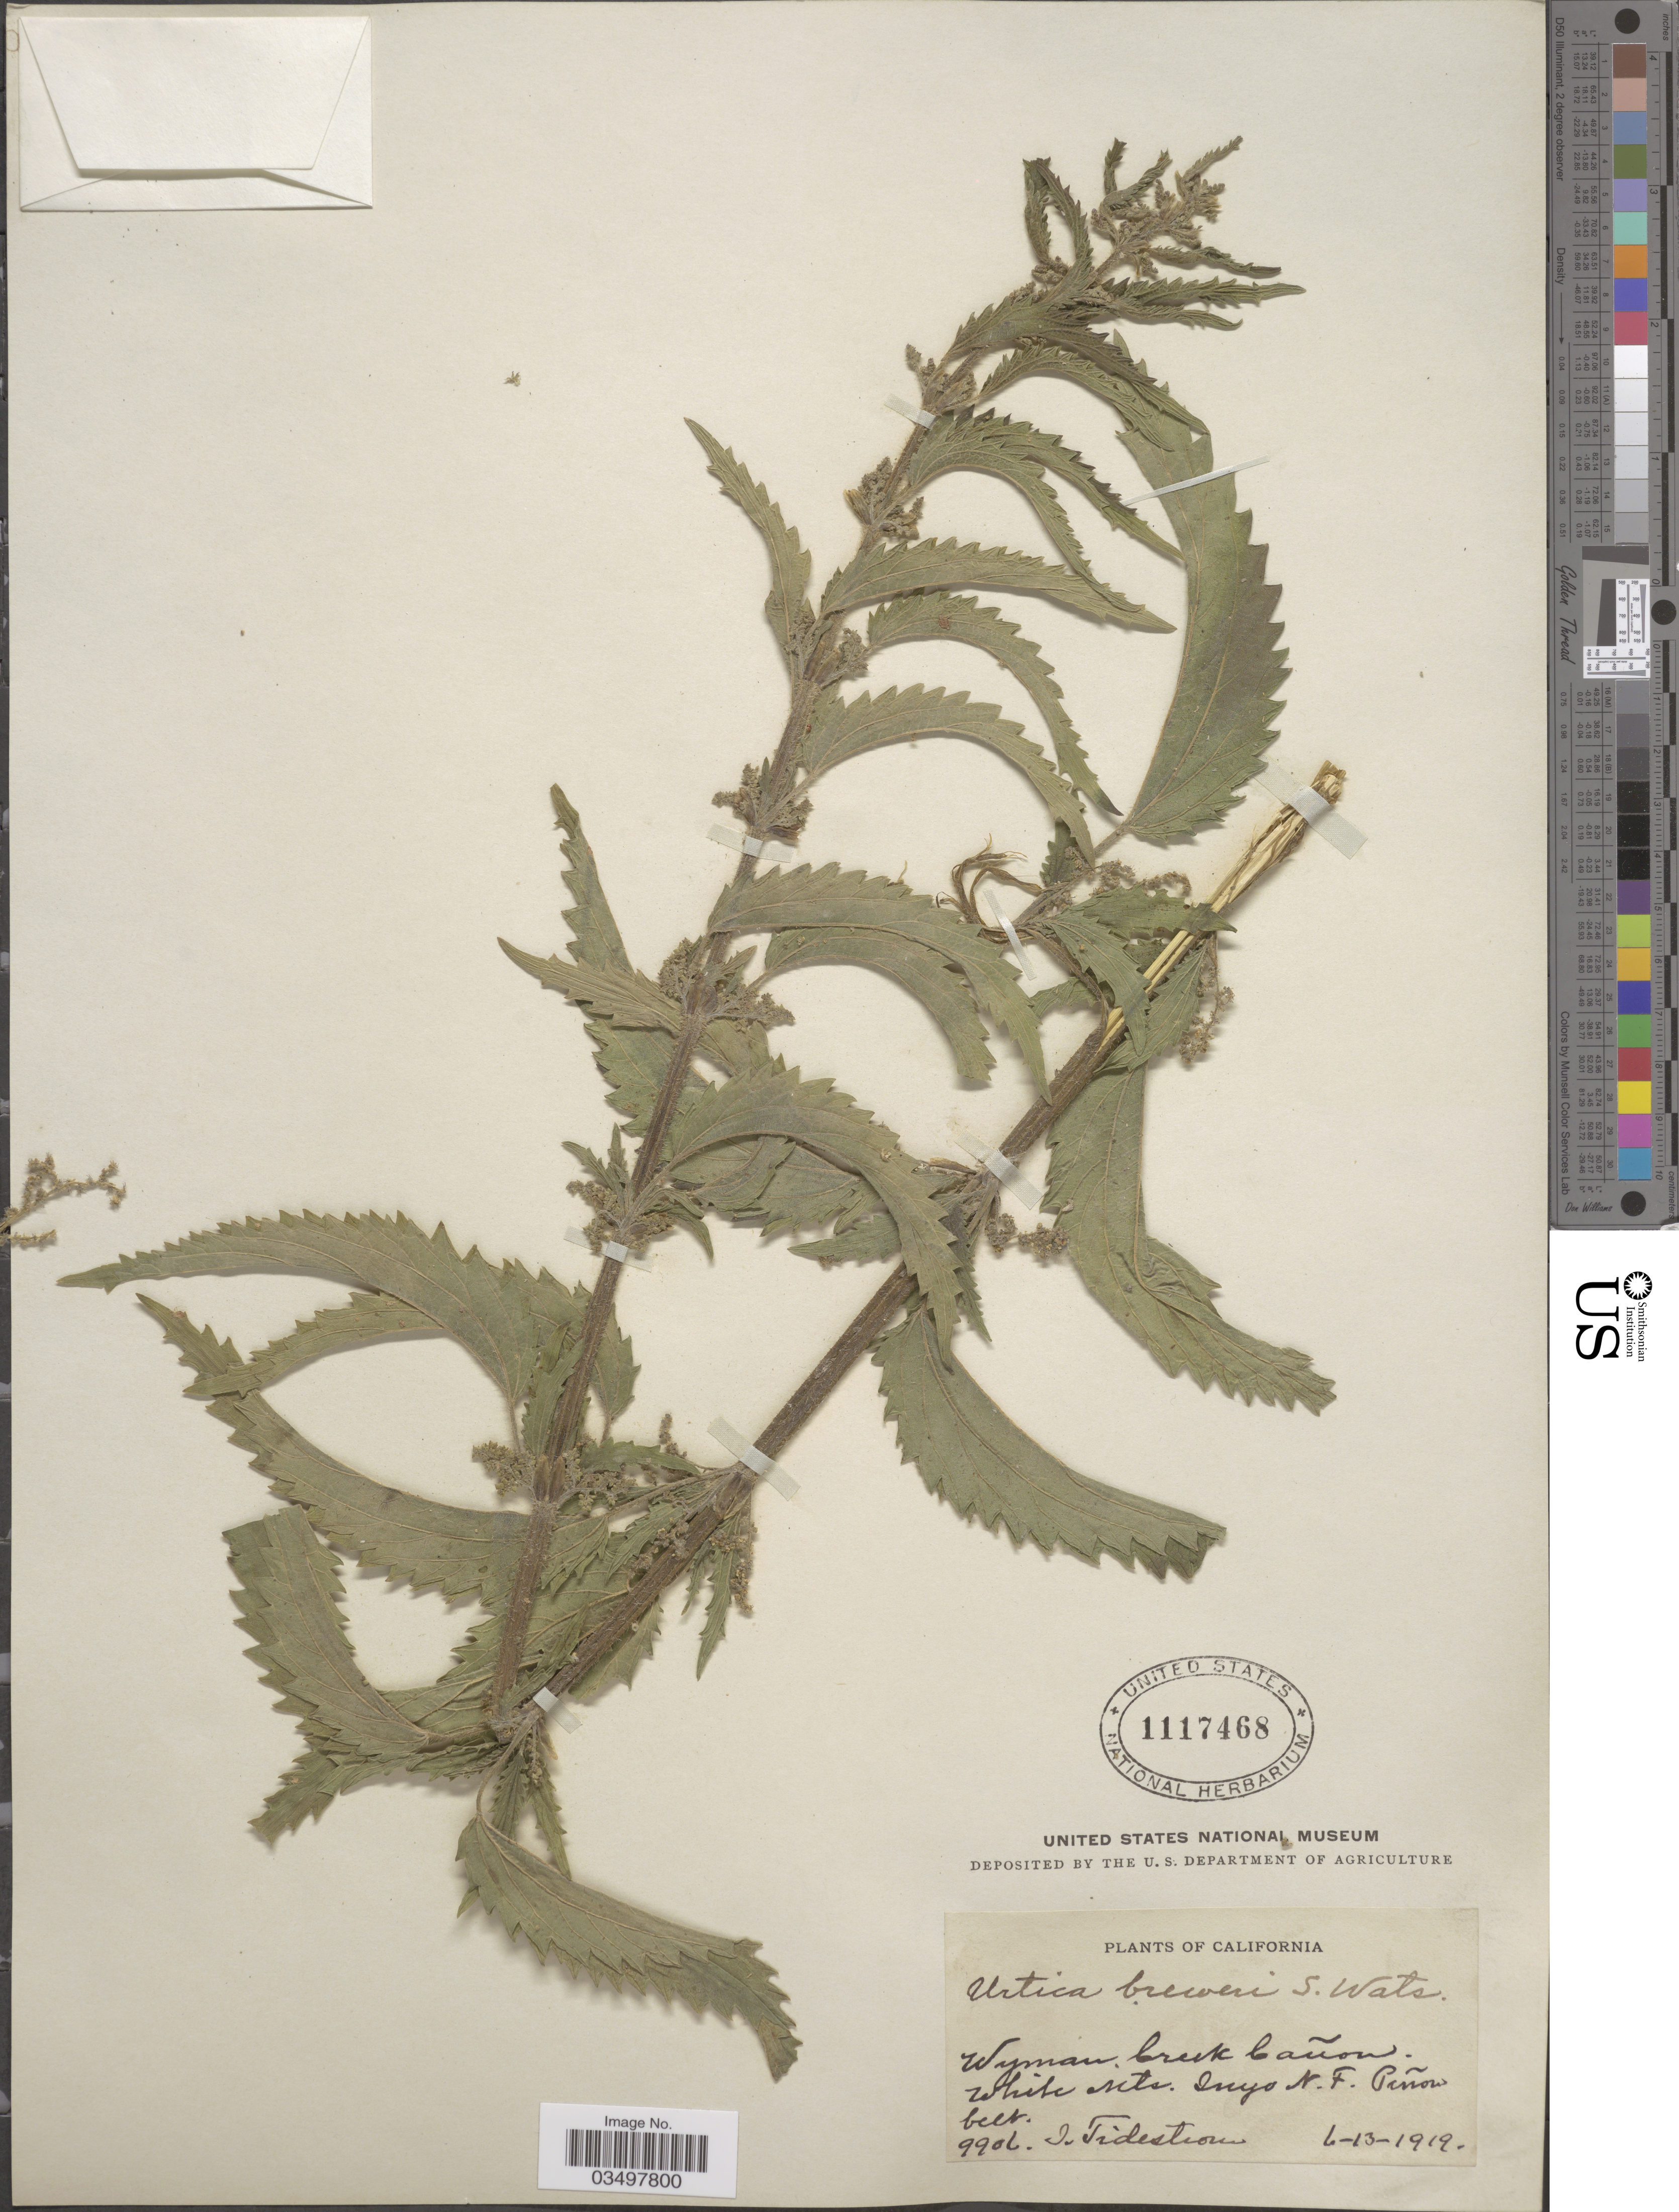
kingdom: Plantae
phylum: Tracheophyta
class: Magnoliopsida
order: Rosales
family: Urticaceae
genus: Urtica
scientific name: Urtica dioica subsp. holosericea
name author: (Nutt.) Thorne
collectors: J. Tidestrom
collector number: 9906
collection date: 1919-06-13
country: United States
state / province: California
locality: Wyman Creek Cañon. White Mts. Inyo N. F. Piñon belt.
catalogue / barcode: US 1117468